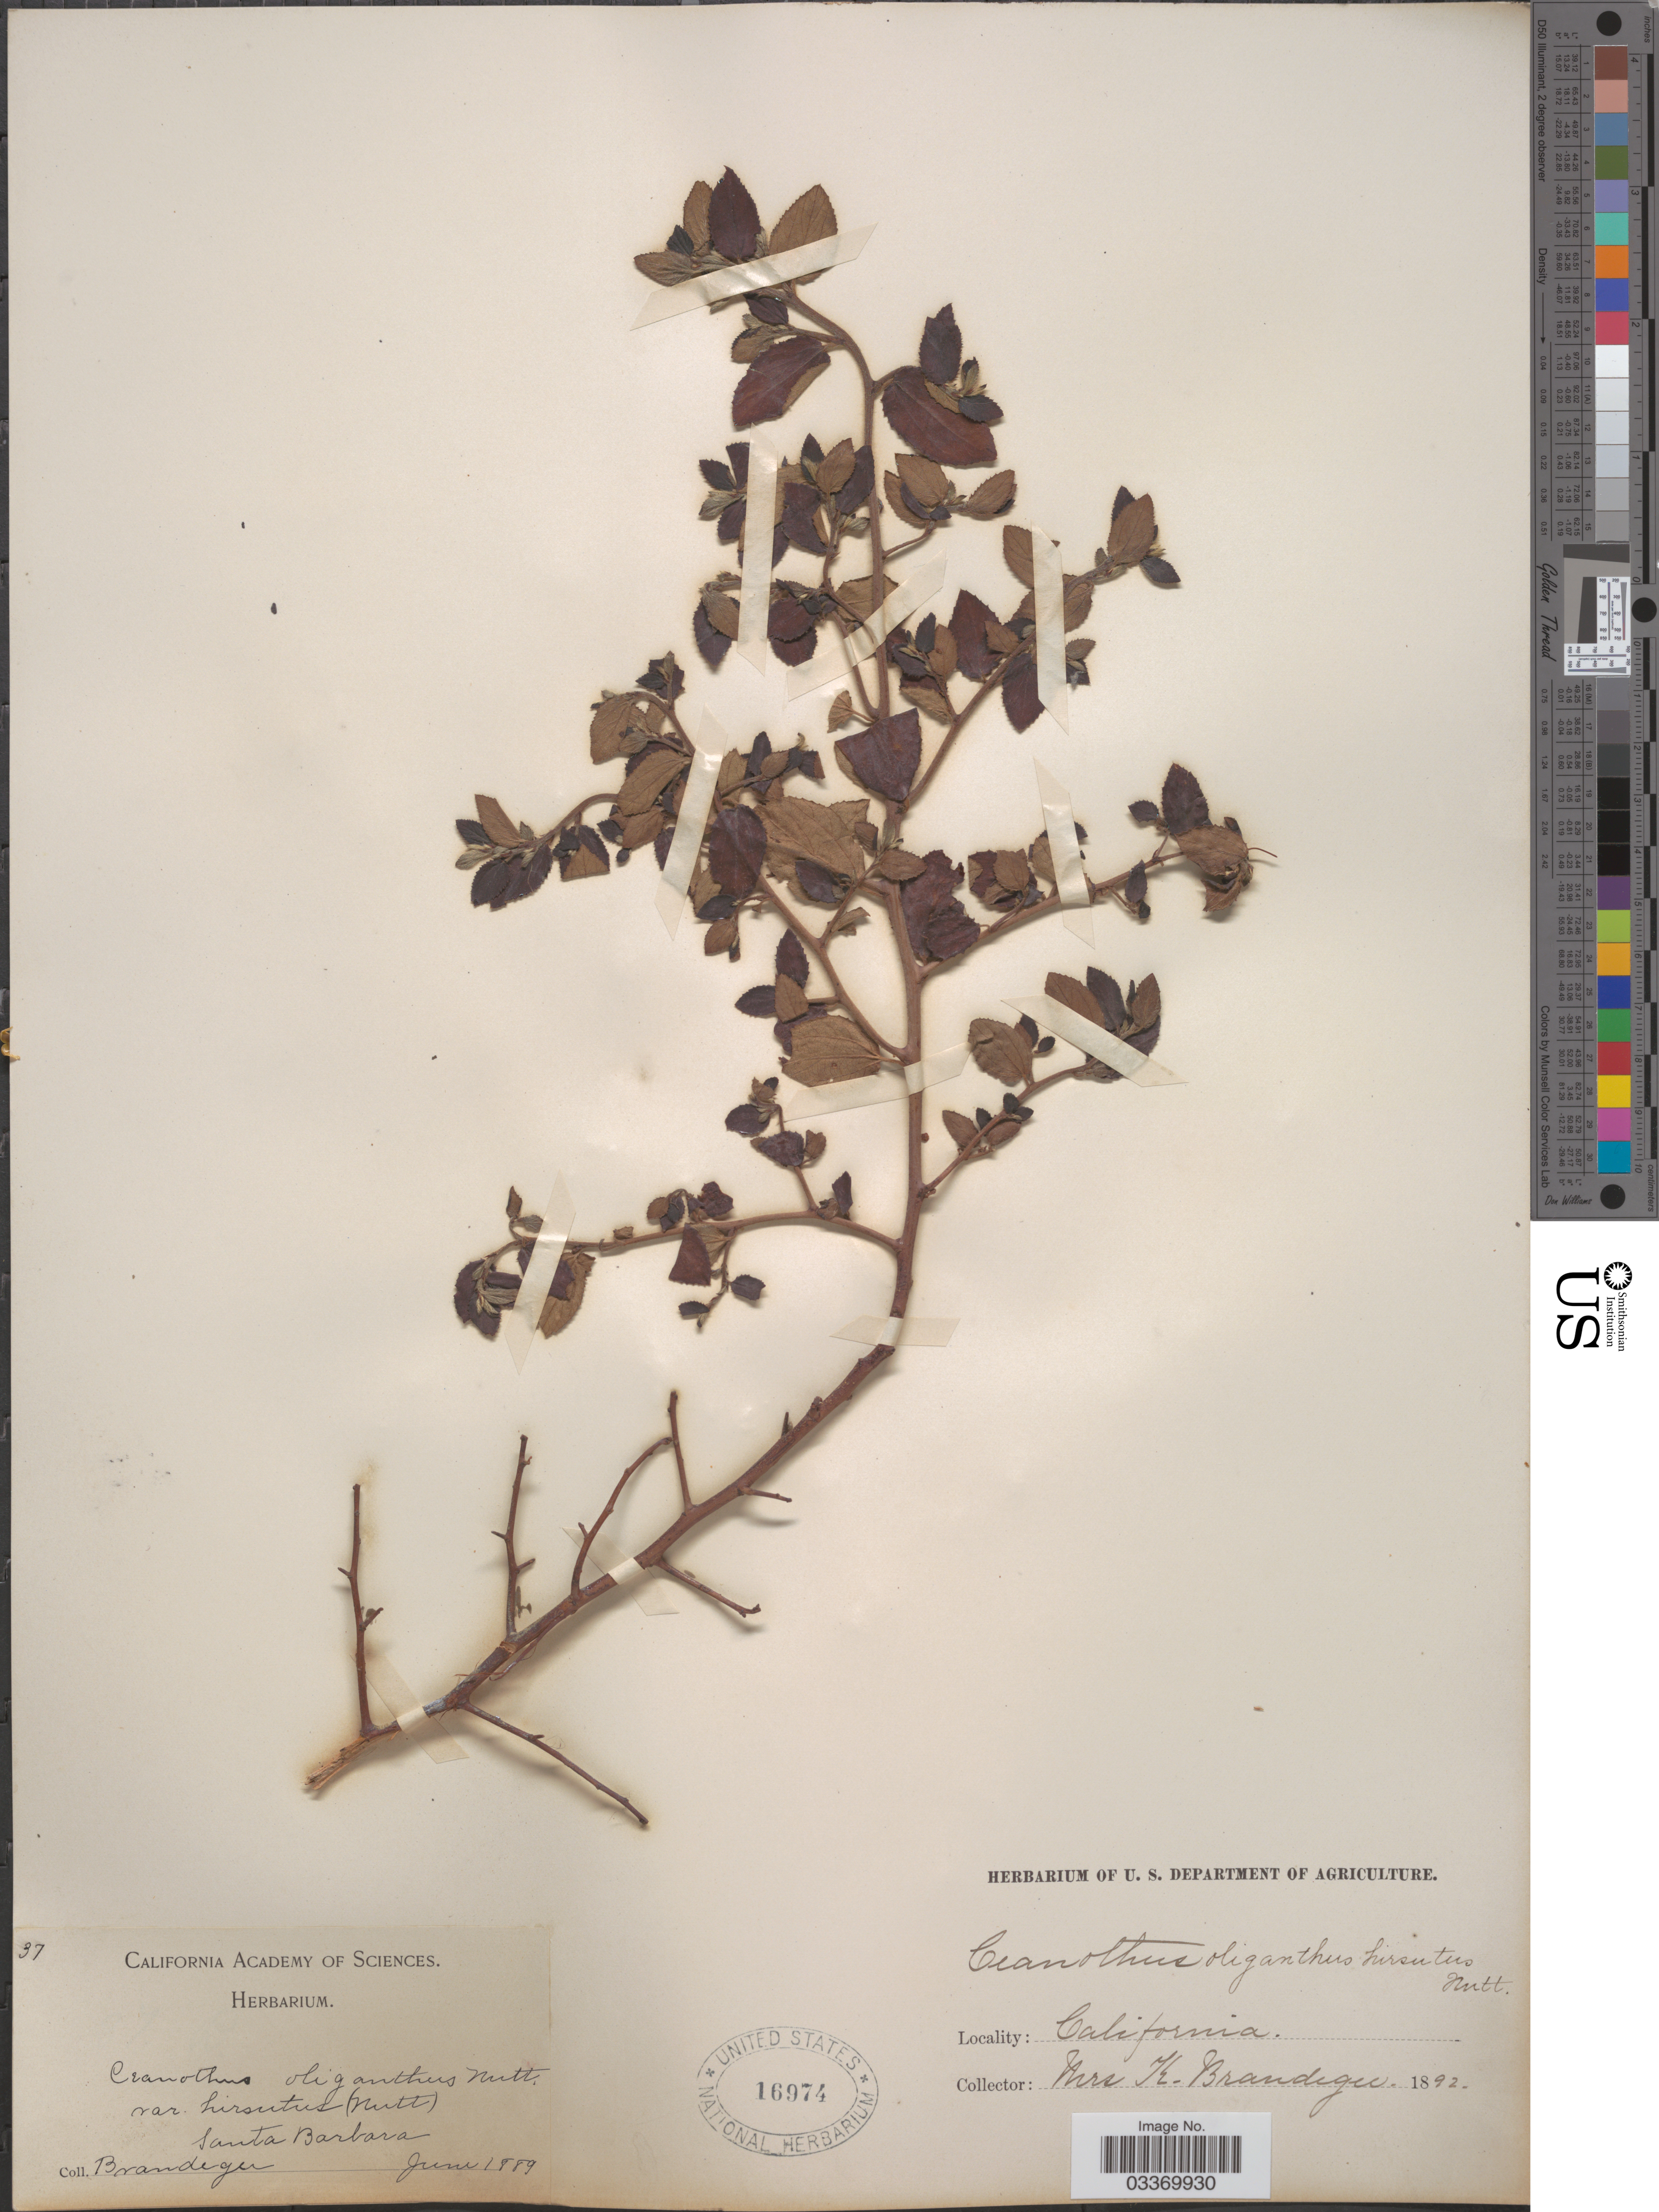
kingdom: Plantae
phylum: Tracheophyta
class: Magnoliopsida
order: Rosales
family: Rhamnaceae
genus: Ceanothus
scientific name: Ceanothus oliganthus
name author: Nutt.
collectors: K. Brandegee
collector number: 37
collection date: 1889-06/1892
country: United States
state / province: California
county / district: Santa Barbara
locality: Santa Barbara.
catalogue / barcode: US 16974